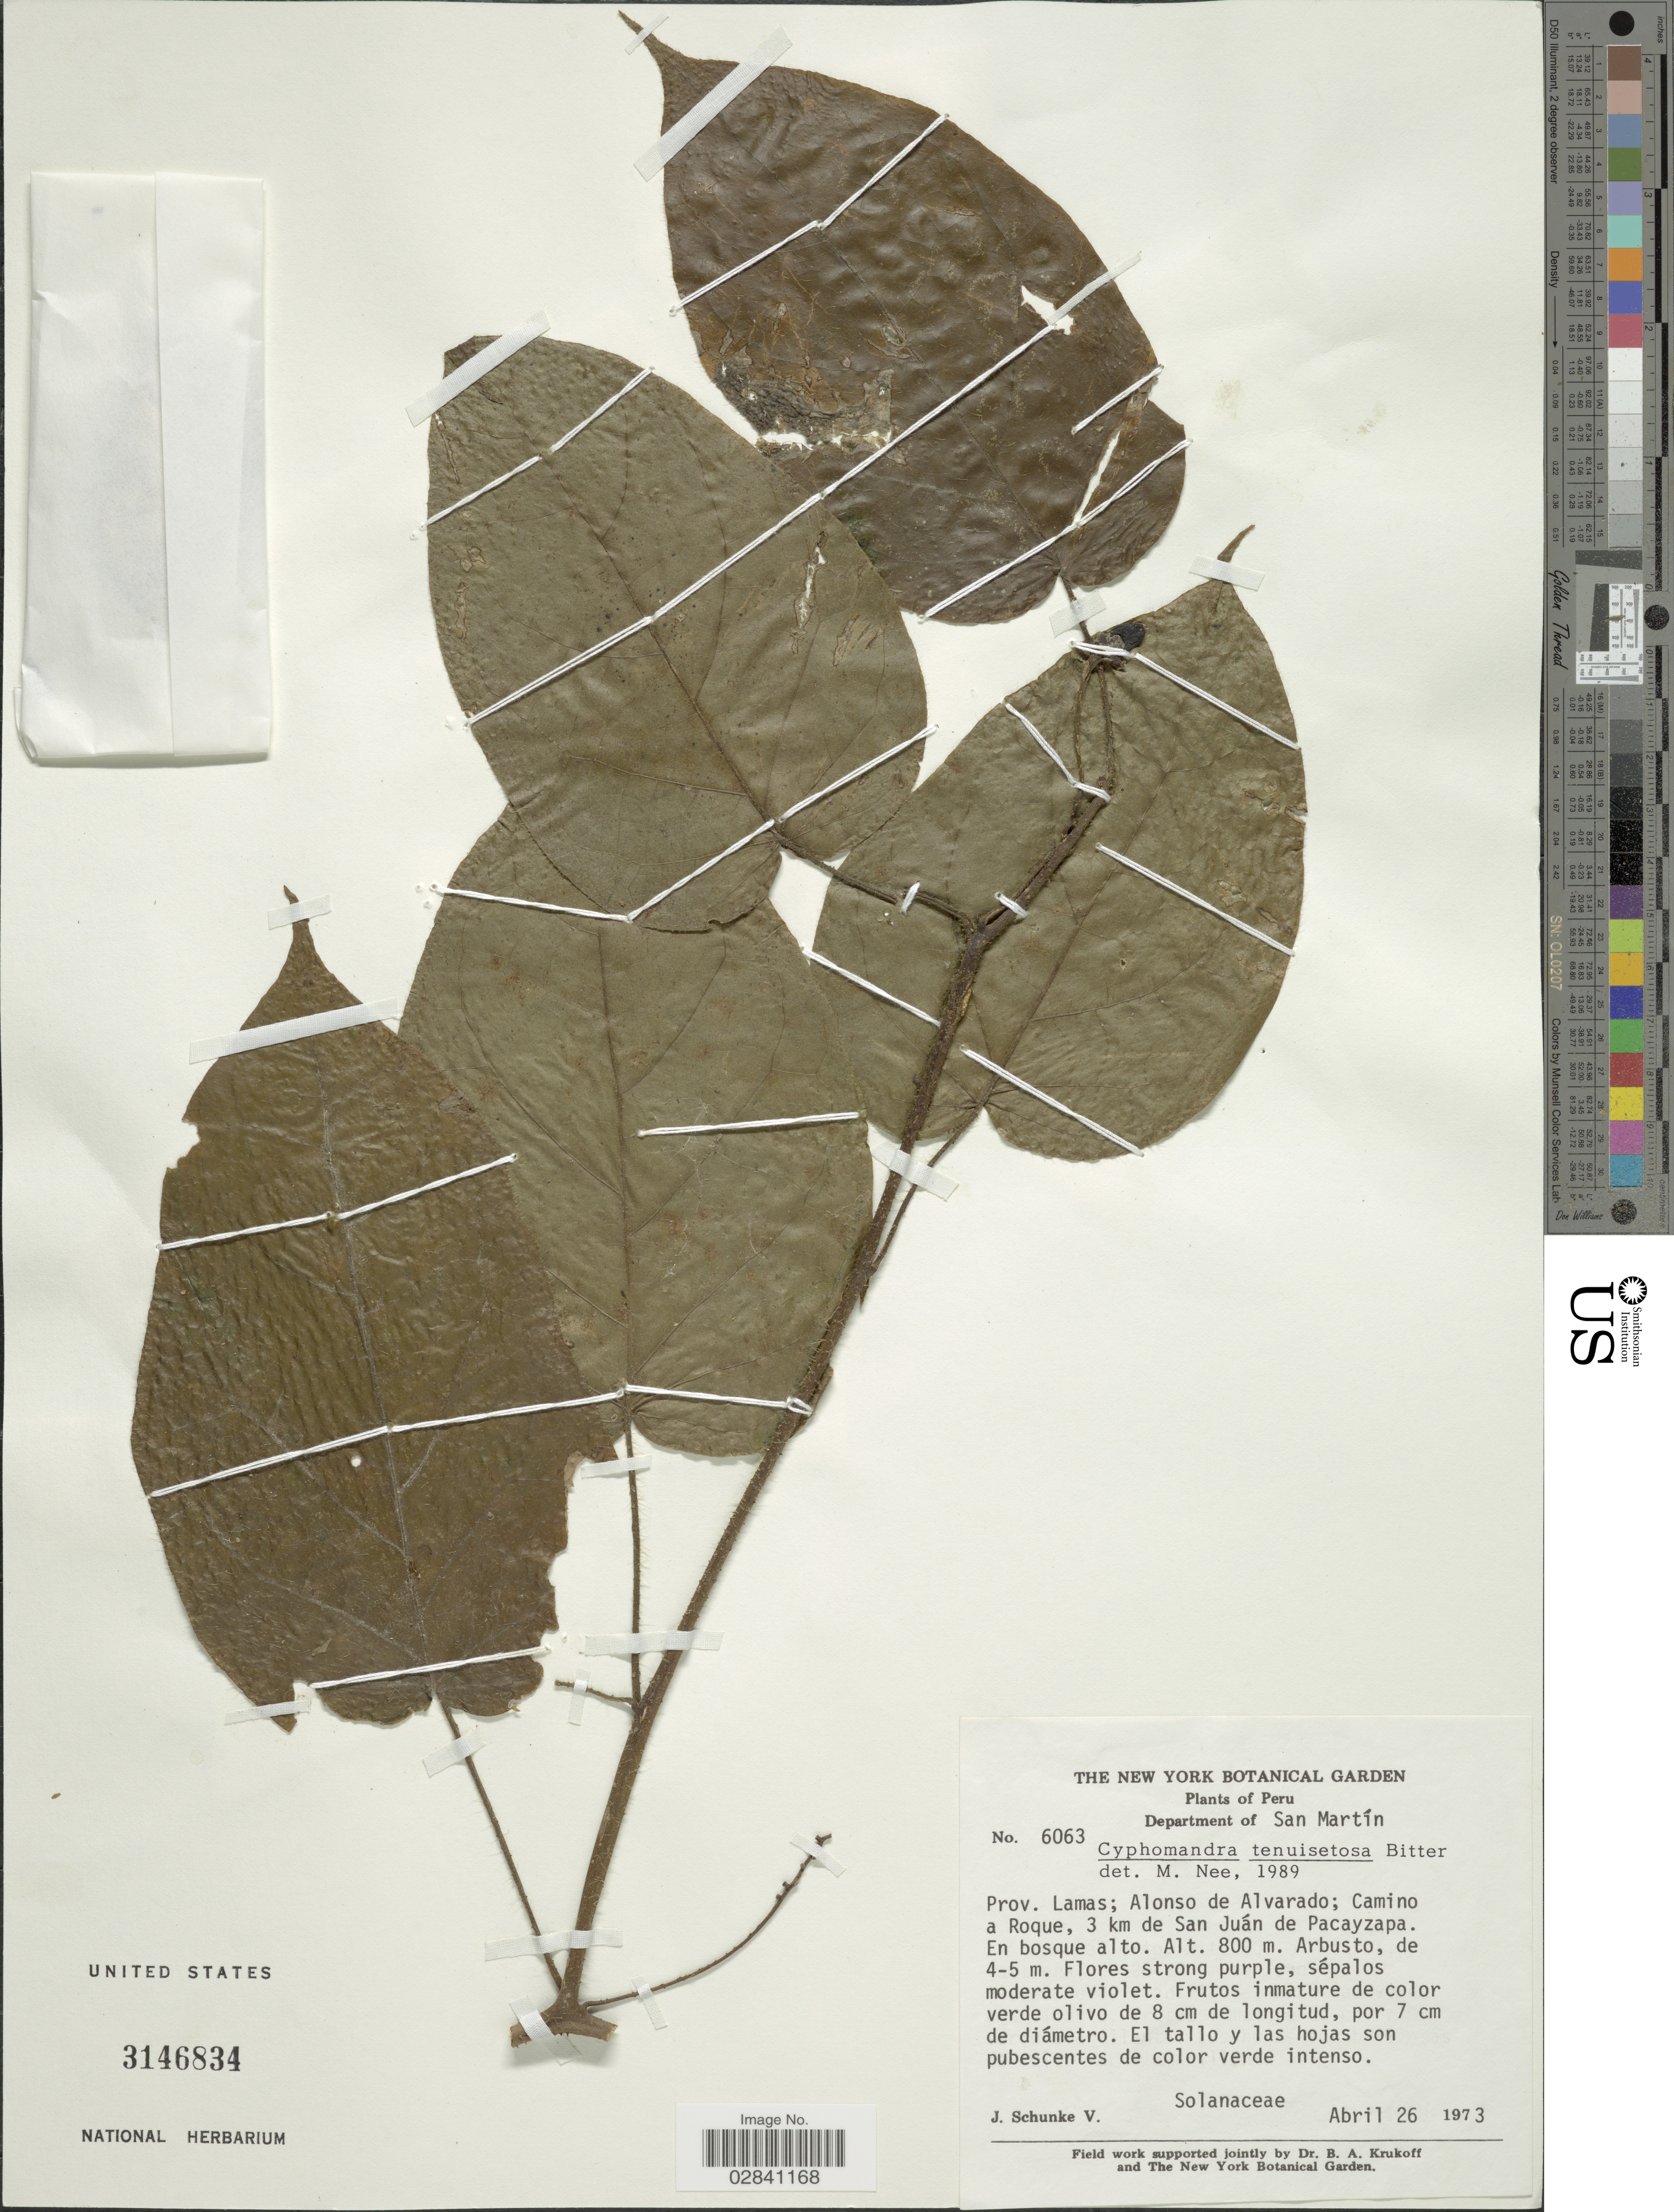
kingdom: Plantae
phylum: Tracheophyta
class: Magnoliopsida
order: Solanales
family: Solanaceae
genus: Cyphomandra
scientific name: Cyphomandra tenuisetosa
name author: Bitter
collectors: J. Schunke Vigo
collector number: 6063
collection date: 1973-04-26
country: Peru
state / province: San Martín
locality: Department of San Martín. Prov. Lamas; Alonso de Alvarado; Camino a Roque, 3 km de San Juán de Pacayzapa.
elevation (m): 800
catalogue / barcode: US 3146834